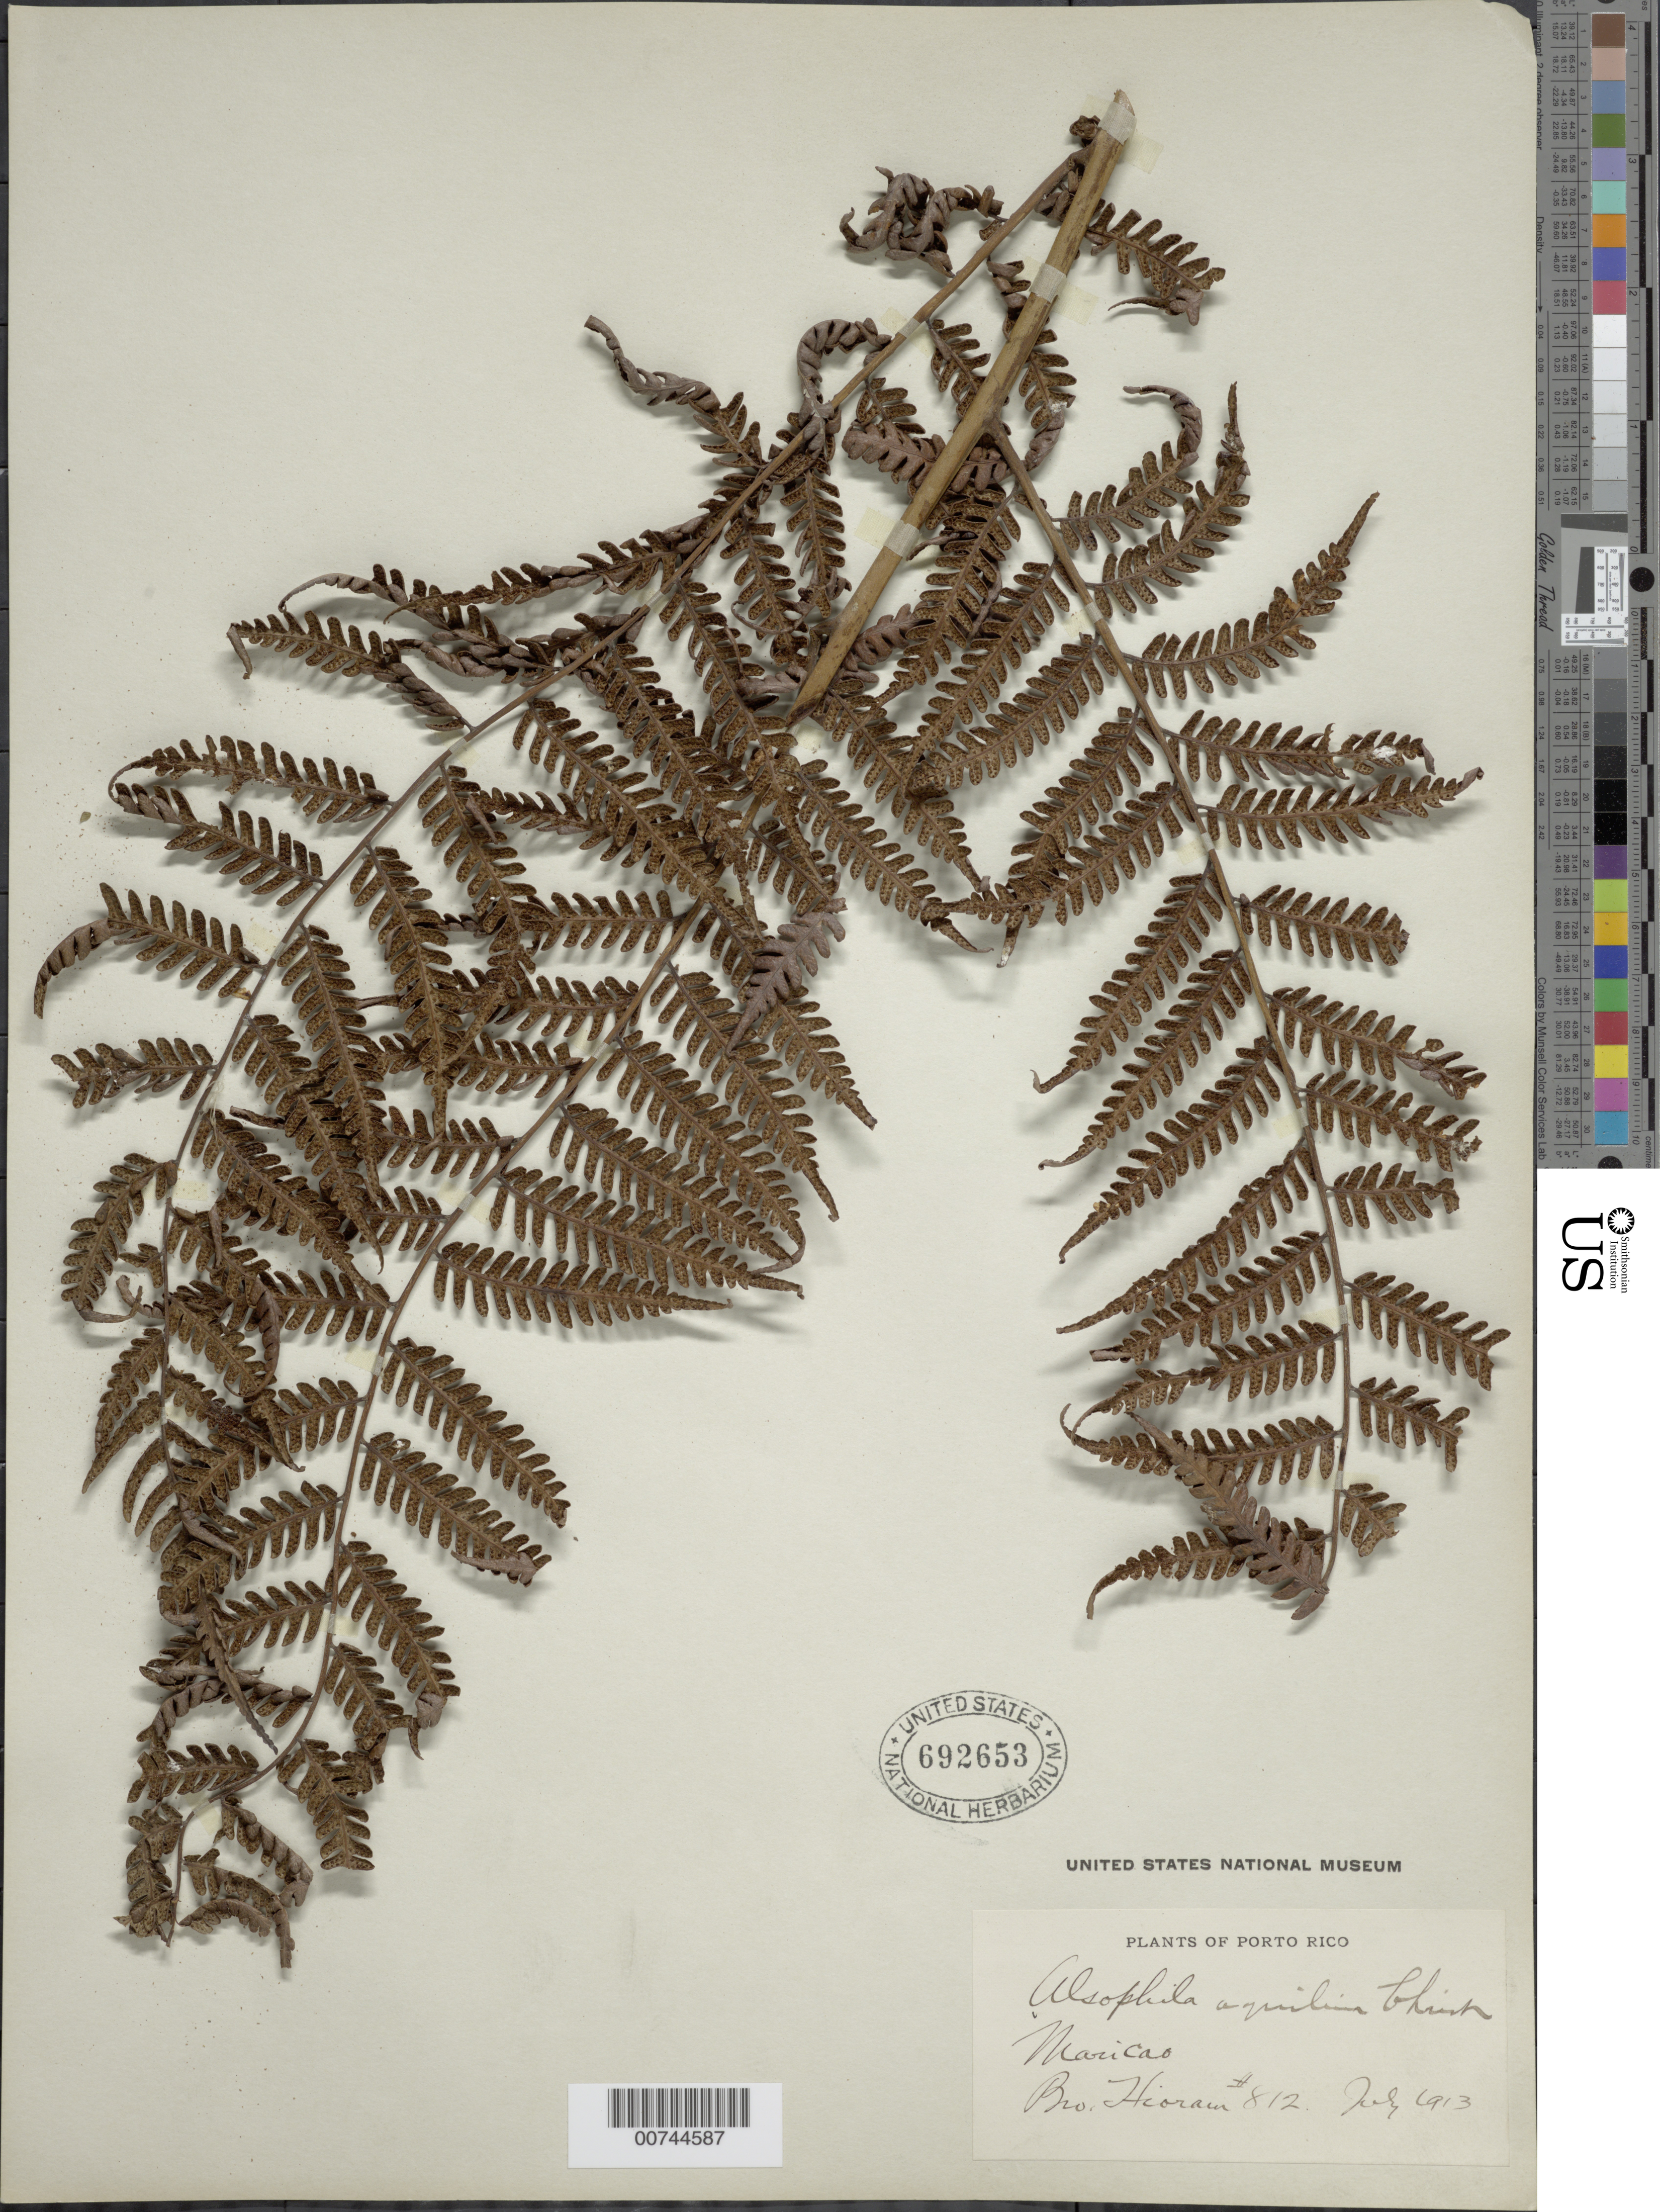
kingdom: Plantae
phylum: Tracheophyta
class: Polypodiopsida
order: Cyatheales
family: Cyatheaceae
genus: Cyathea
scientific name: Cyathea parvula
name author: (Jenman) Domin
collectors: Bro. Hioram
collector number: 812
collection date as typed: Jul 1913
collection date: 1913-07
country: Puerto Rico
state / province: Maricao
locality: Maricao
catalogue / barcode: US 692653